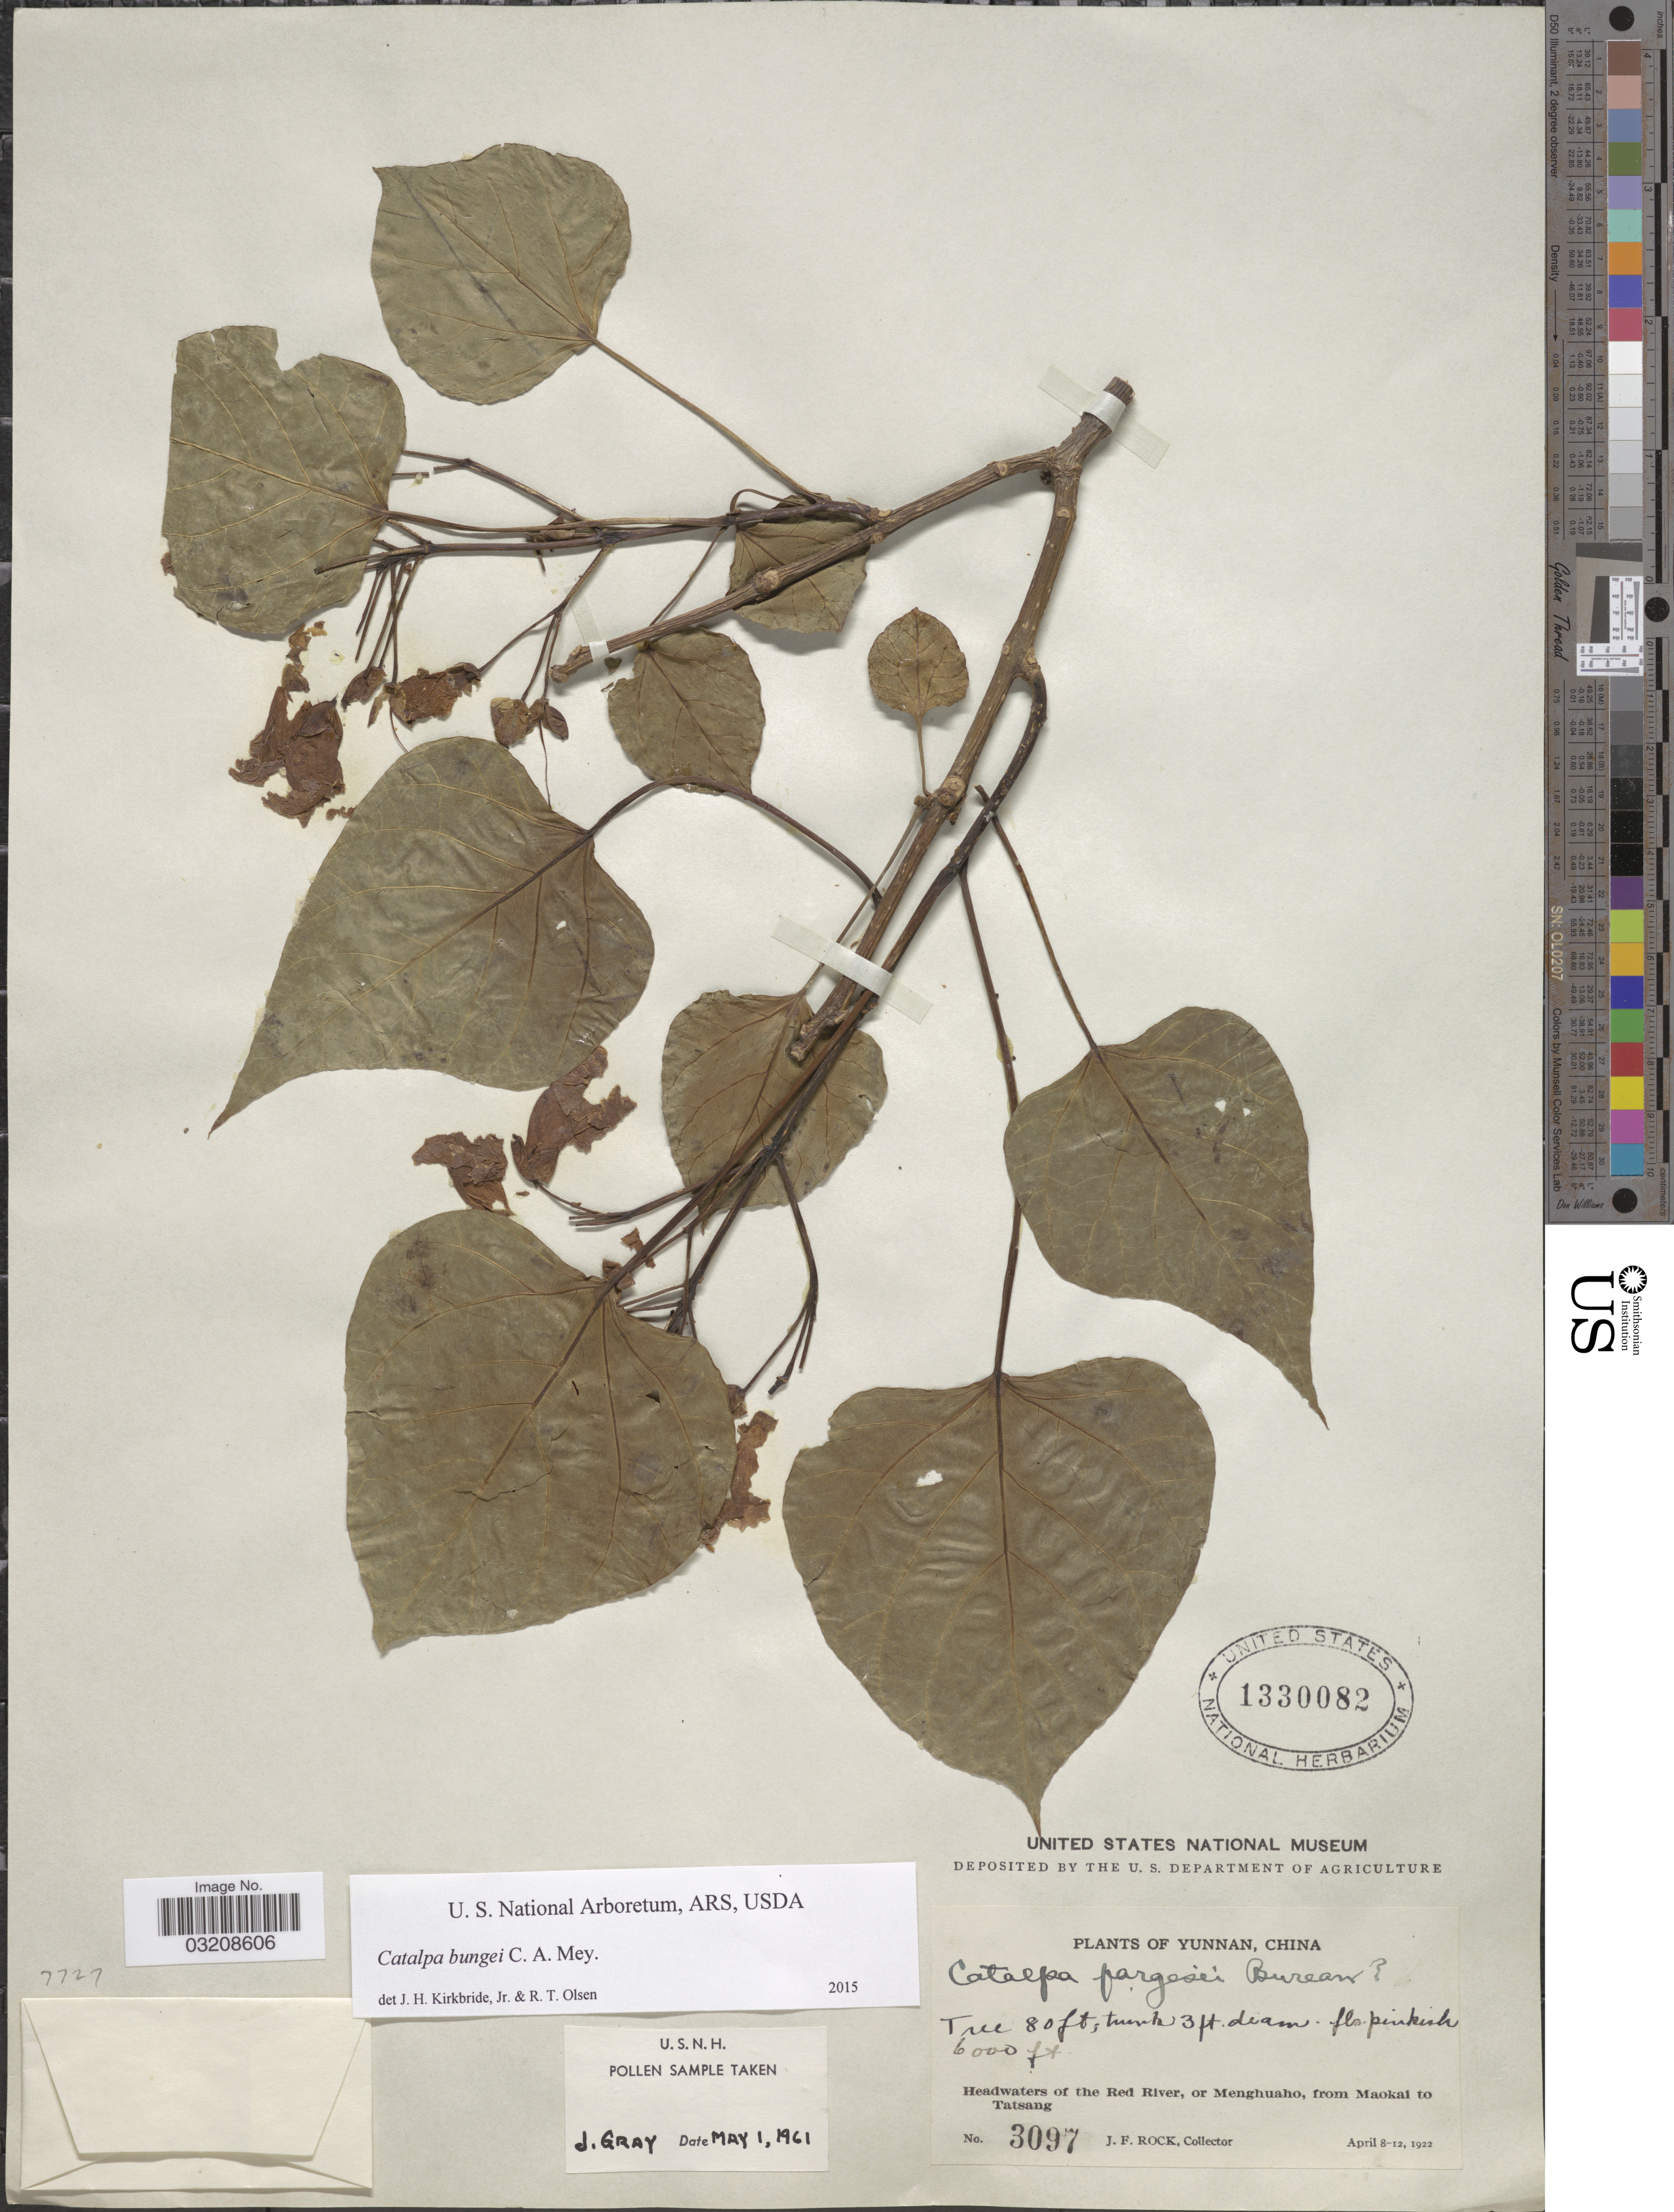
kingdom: Plantae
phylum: Tracheophyta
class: Magnoliopsida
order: Lamiales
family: Bignoniaceae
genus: Catalpa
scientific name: Catalpa bungei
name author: C.A. Mey.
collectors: J. Rock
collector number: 3097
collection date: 1922-04-08/1922-04-12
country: China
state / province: Yunnan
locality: Headwaters of the Red River, or Menghuaho, from Maokai to Tatsang.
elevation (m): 1829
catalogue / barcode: US 1330082